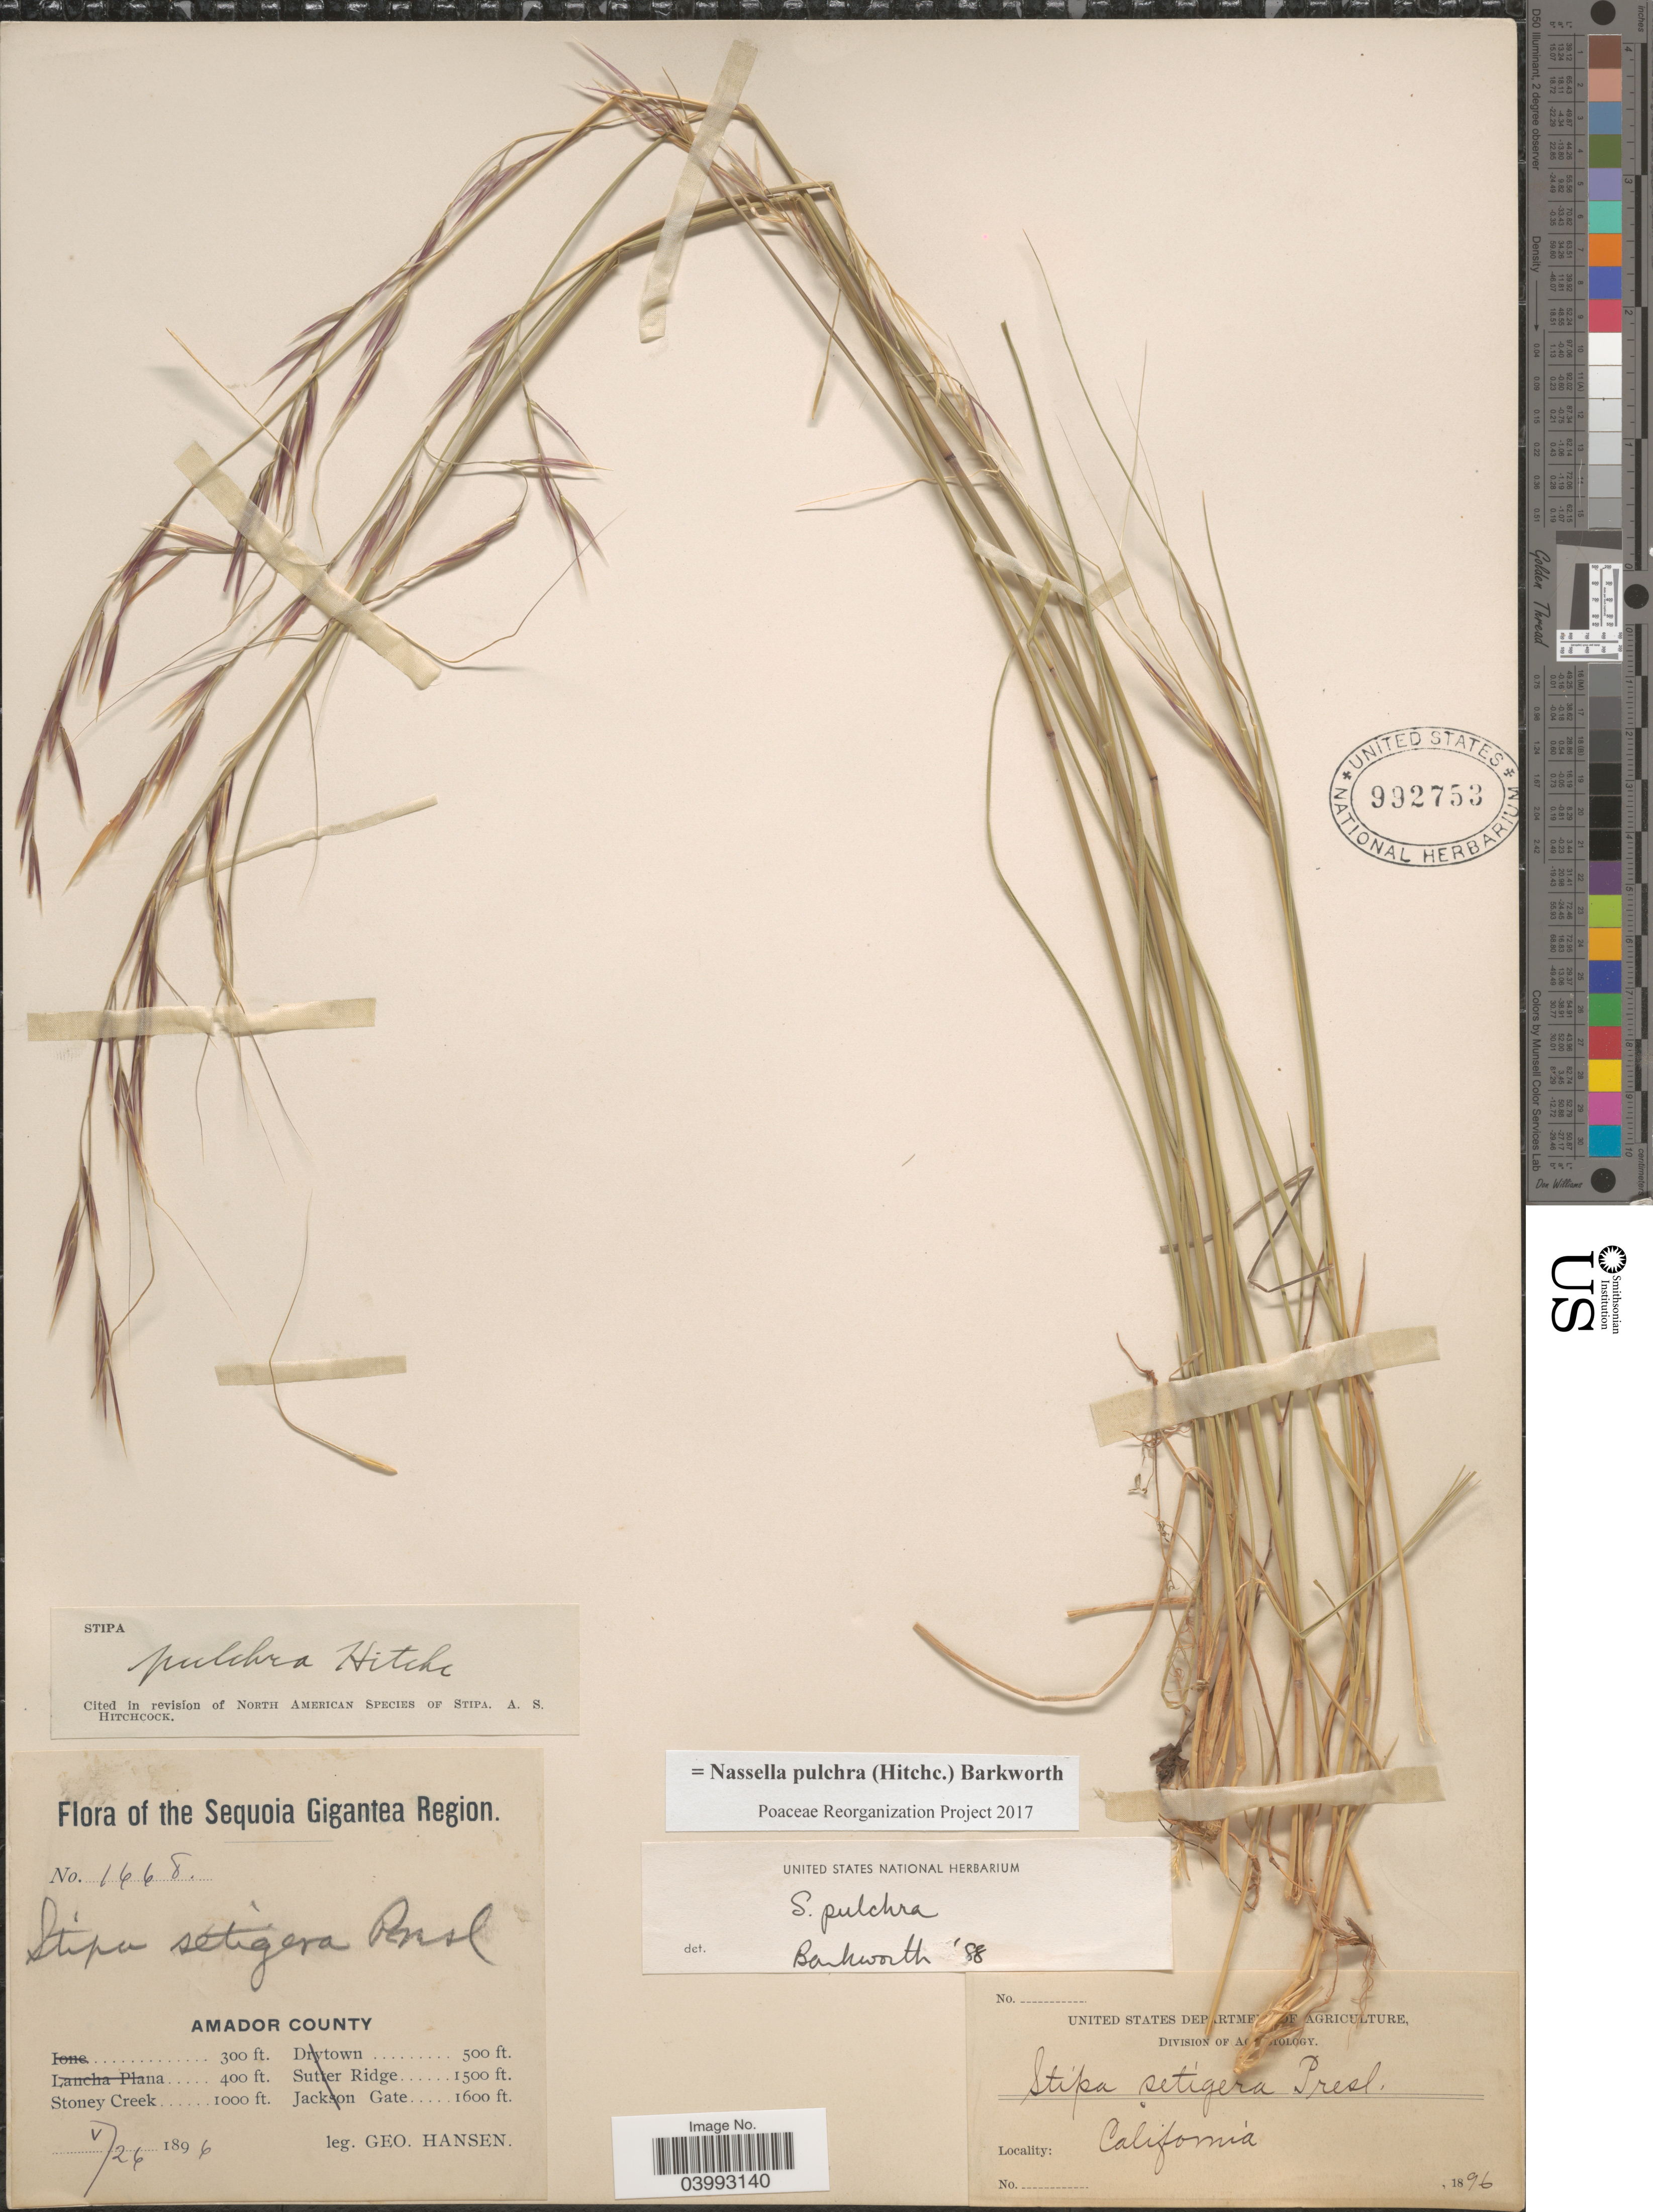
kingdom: Plantae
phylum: Tracheophyta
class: Liliopsida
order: Poales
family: Poaceae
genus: Nassella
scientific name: Nassella pulchra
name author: (Hitchc.) Barkworth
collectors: G. Hansen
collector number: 1668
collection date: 1896-05-26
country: United States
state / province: California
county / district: Amador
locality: Sequoia Gigantea Region. Amador County. Stoney Creek.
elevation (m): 305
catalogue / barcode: US 992753